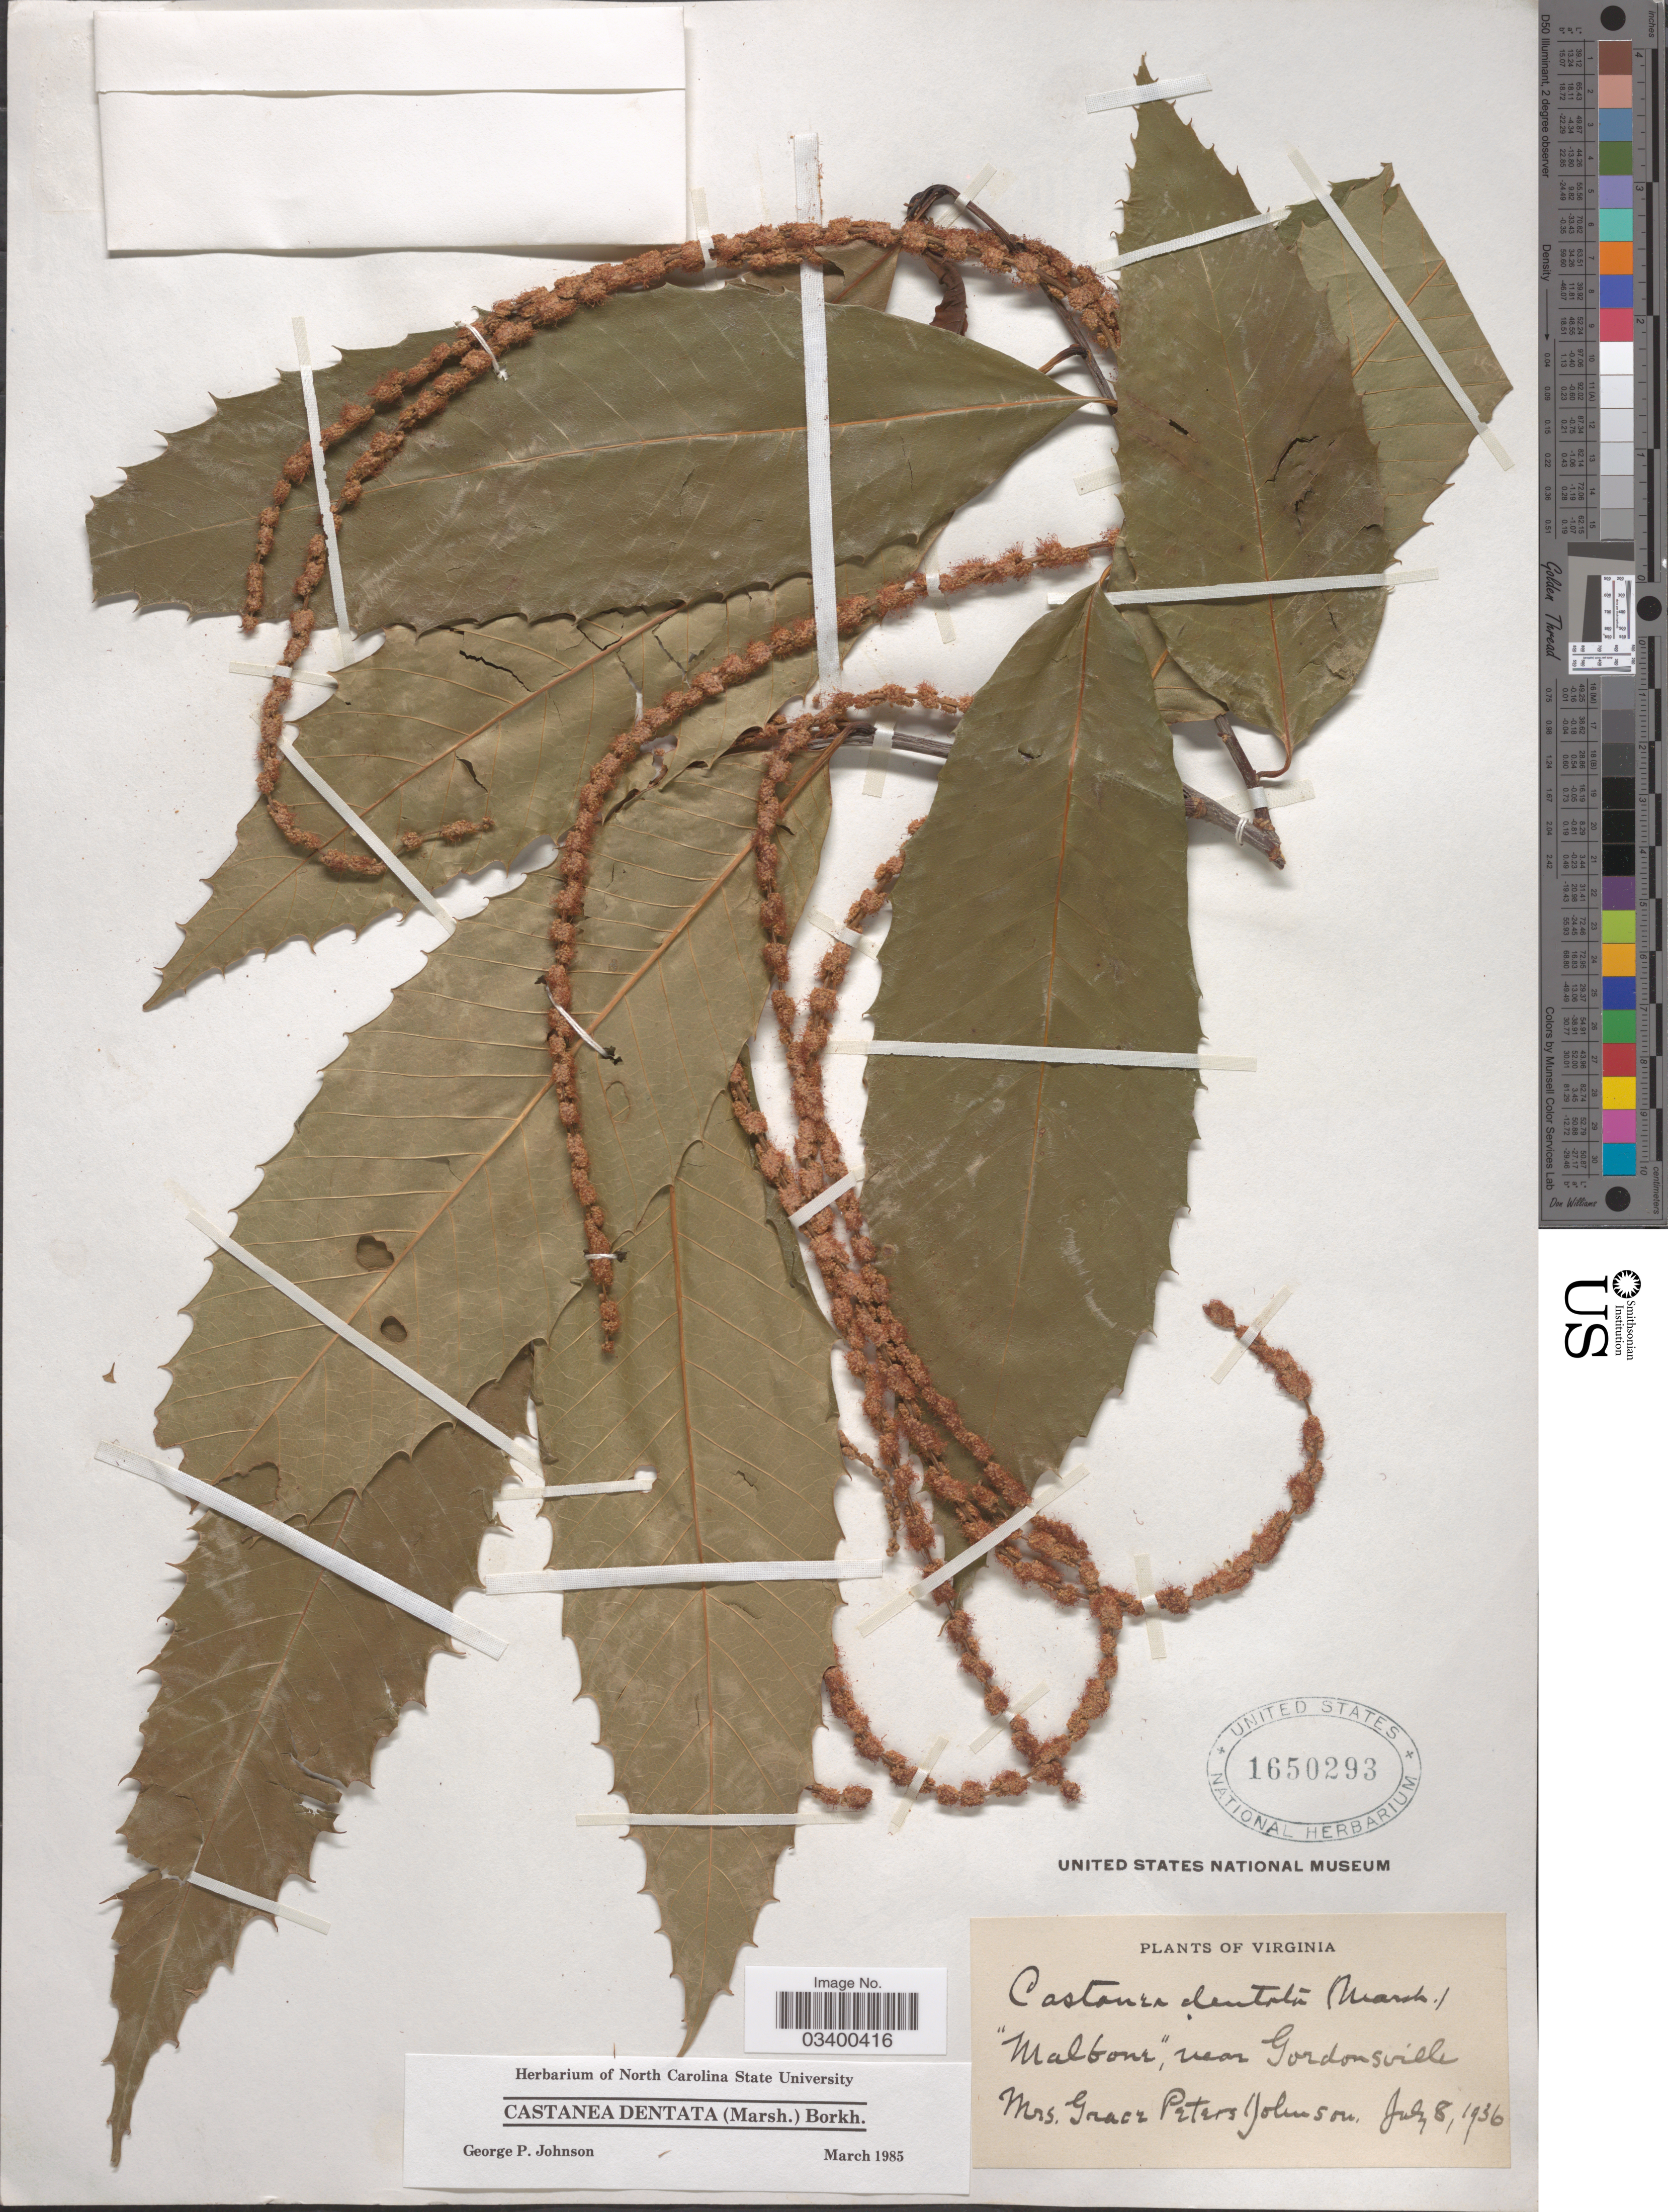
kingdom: Plantae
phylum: Tracheophyta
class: Magnoliopsida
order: Fagales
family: Fagaceae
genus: Castanea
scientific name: Castanea dentata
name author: (Marshall) Borkh.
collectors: G. P. Johnson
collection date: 1936-07-08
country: United States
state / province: Virginia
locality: Malbone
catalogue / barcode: US 1650293